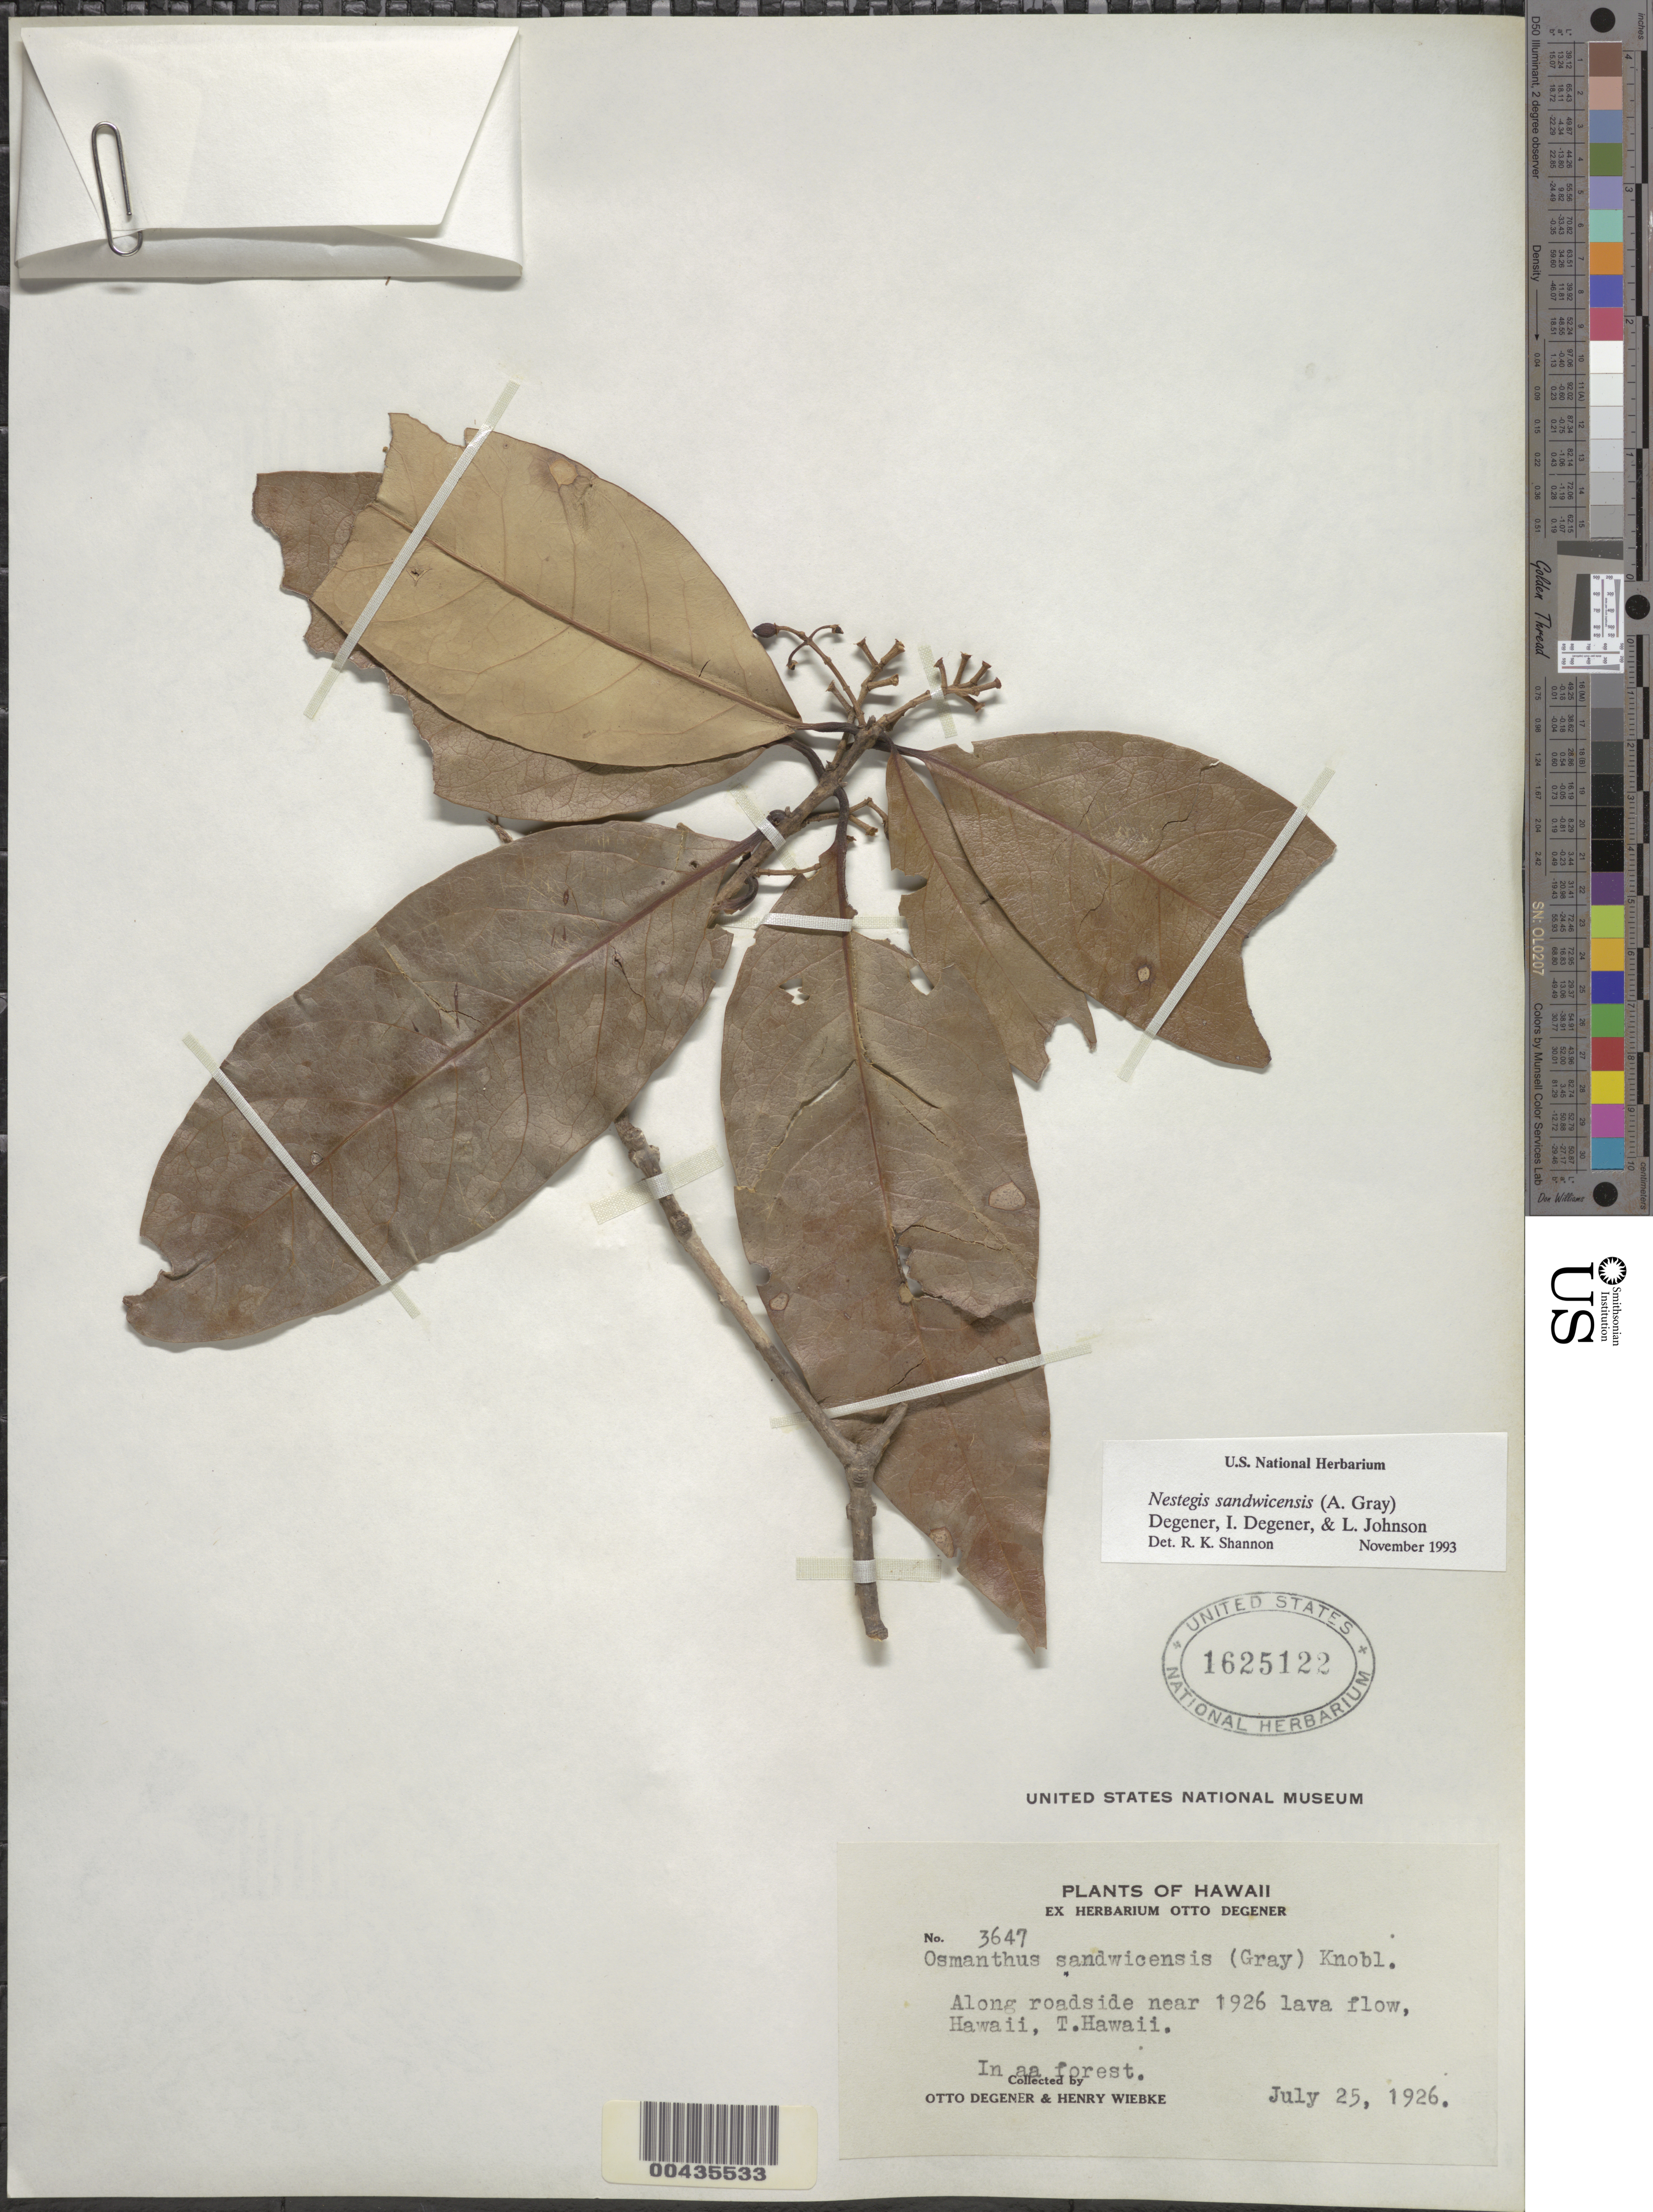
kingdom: Plantae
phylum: Tracheophyta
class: Magnoliopsida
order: Lamiales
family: Oleaceae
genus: Notelaea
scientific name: Notelaea sandwicensis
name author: (A. Gray) Hong-Wa & Besnard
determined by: Wagner, W. L., (BOT), Smithsonian Institution - National Museum of Natural History (UNITED STATES)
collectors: O. Degener & H. Wiebke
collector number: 3647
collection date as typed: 25 Jul 1926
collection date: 1926-07-25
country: United States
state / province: Hawaii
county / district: Hawaii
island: Hawaii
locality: Along roadside near 1926 lava flow, Hawaii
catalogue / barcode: US 1625122